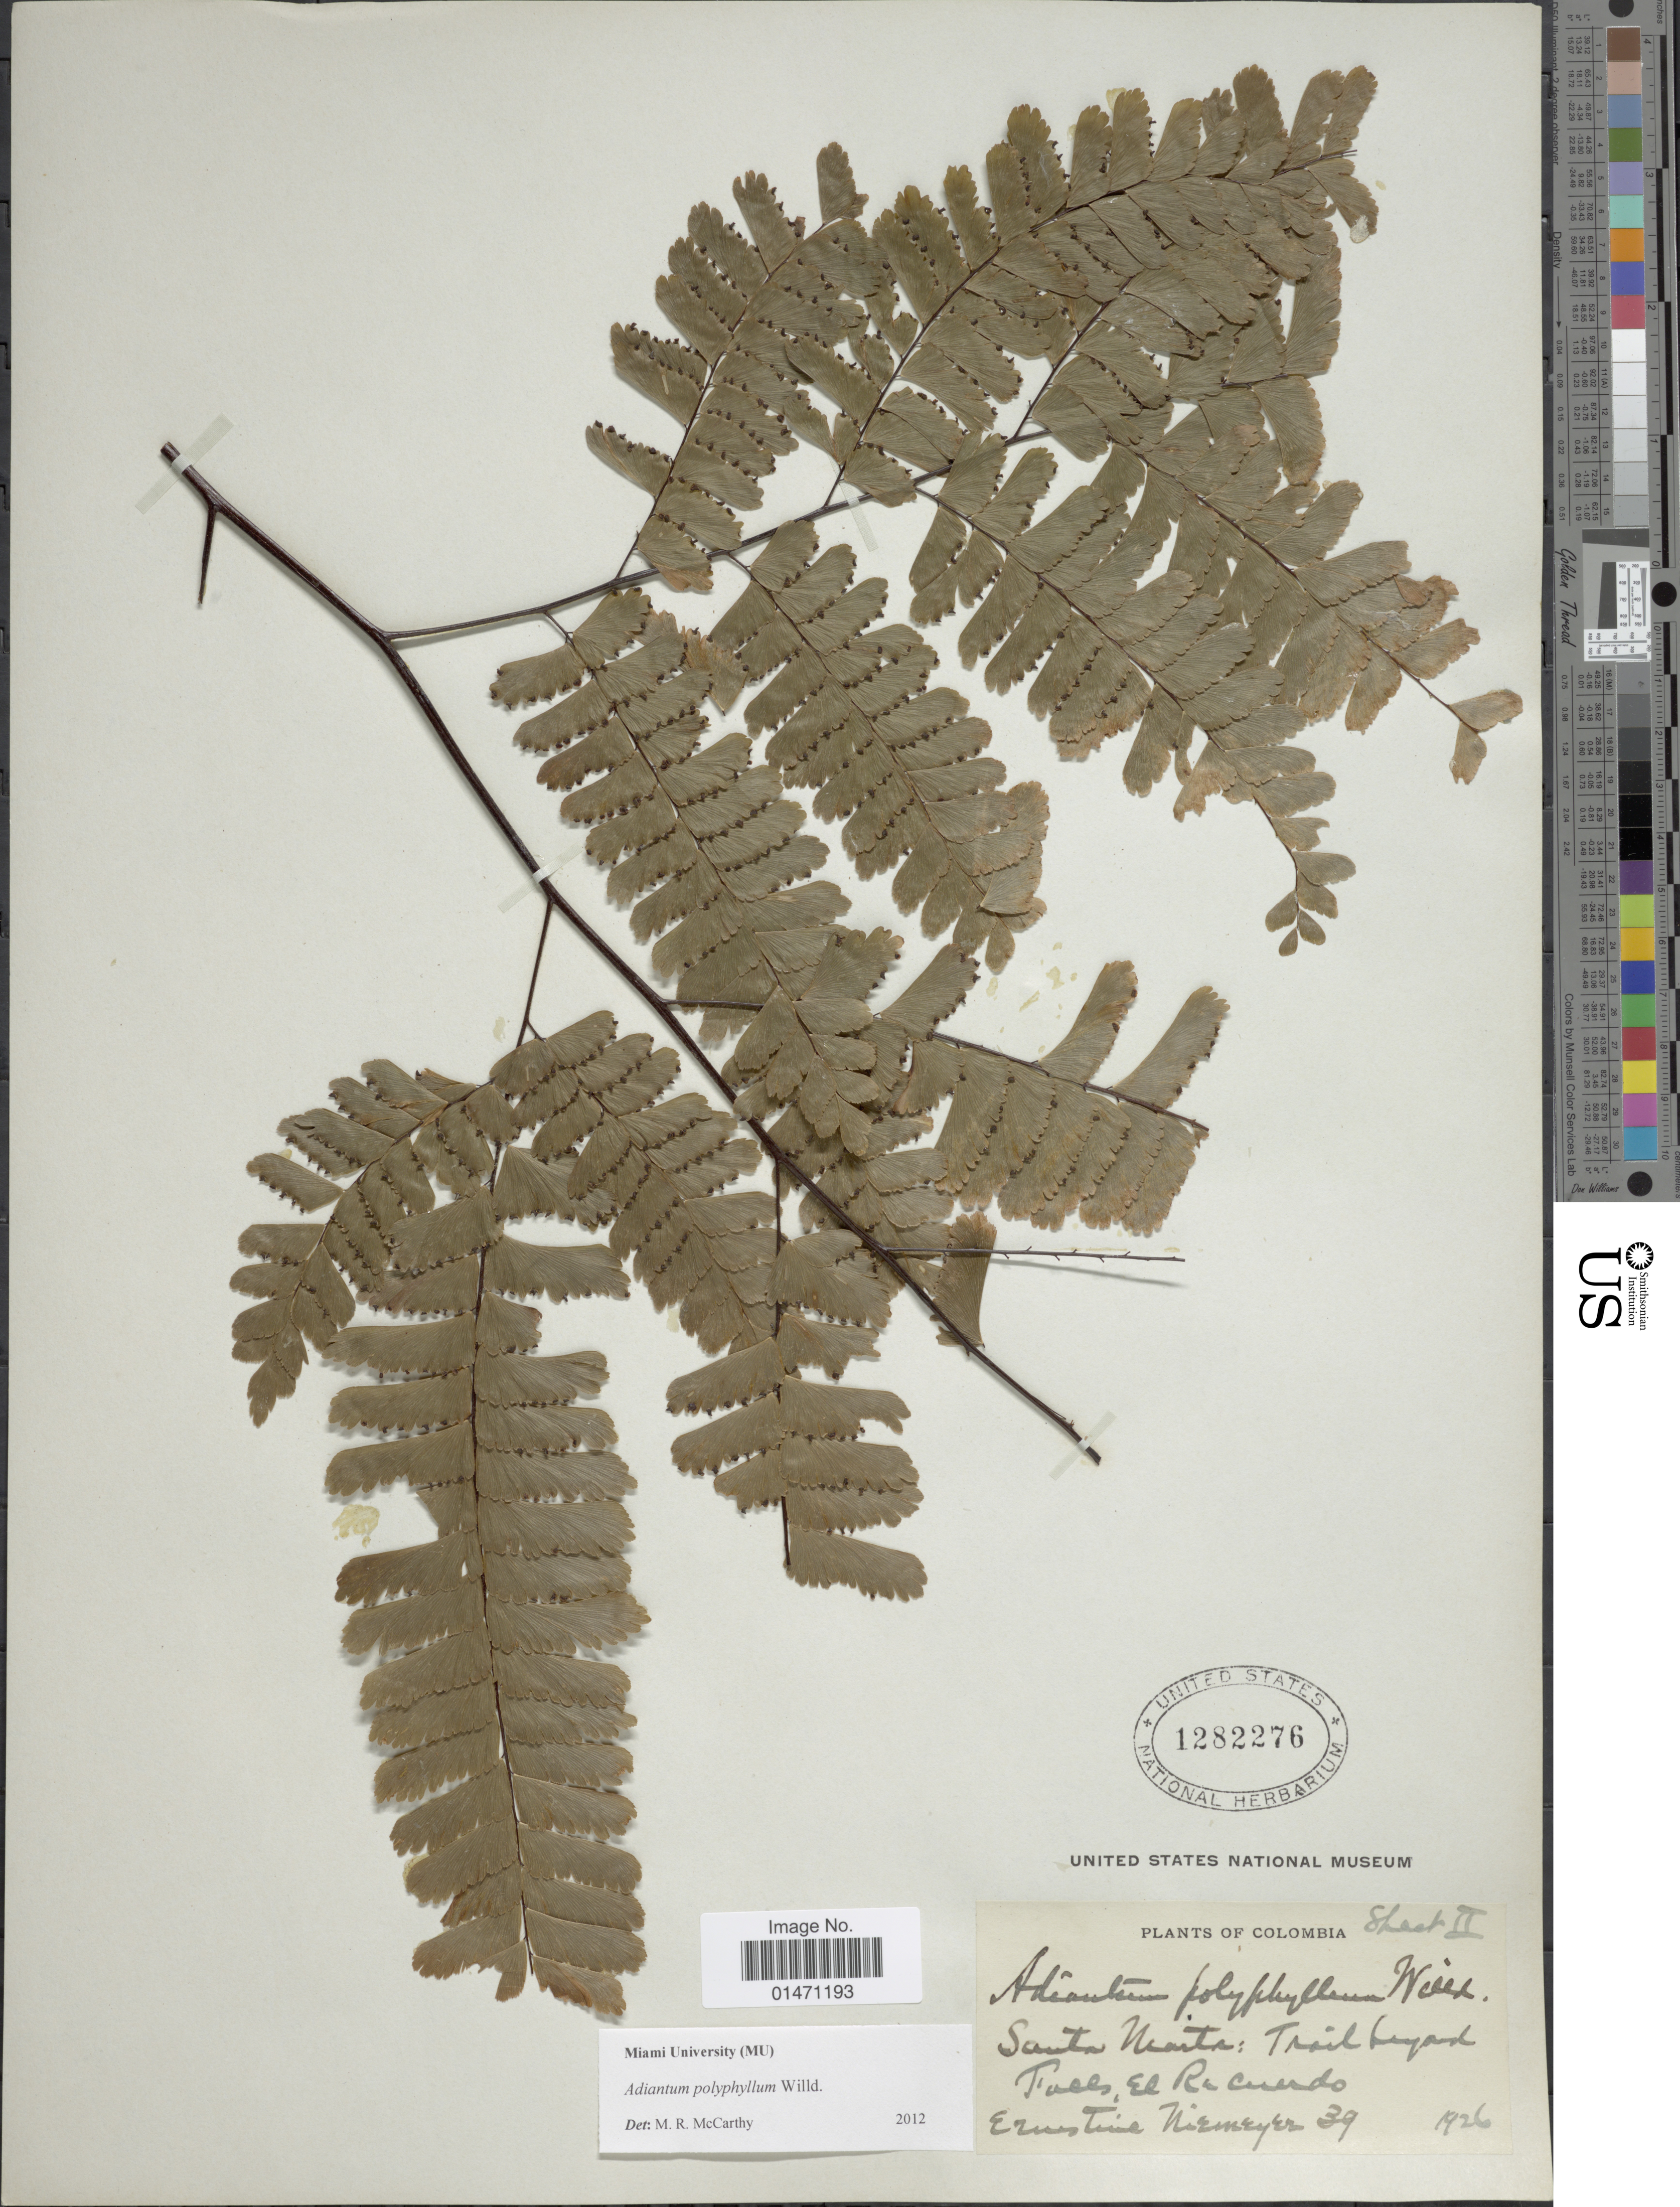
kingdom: Plantae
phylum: Tracheophyta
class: Polypodiopsida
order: Polypodiales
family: Pteridaceae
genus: Adiantum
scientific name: Adiantum polyphyllum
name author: Willd.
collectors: E. Niemeyer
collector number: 39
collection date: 1926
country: Colombia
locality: Plants of Colombia, Santa Marta: trail beyond Falls, el Racuerdo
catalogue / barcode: US 1282276